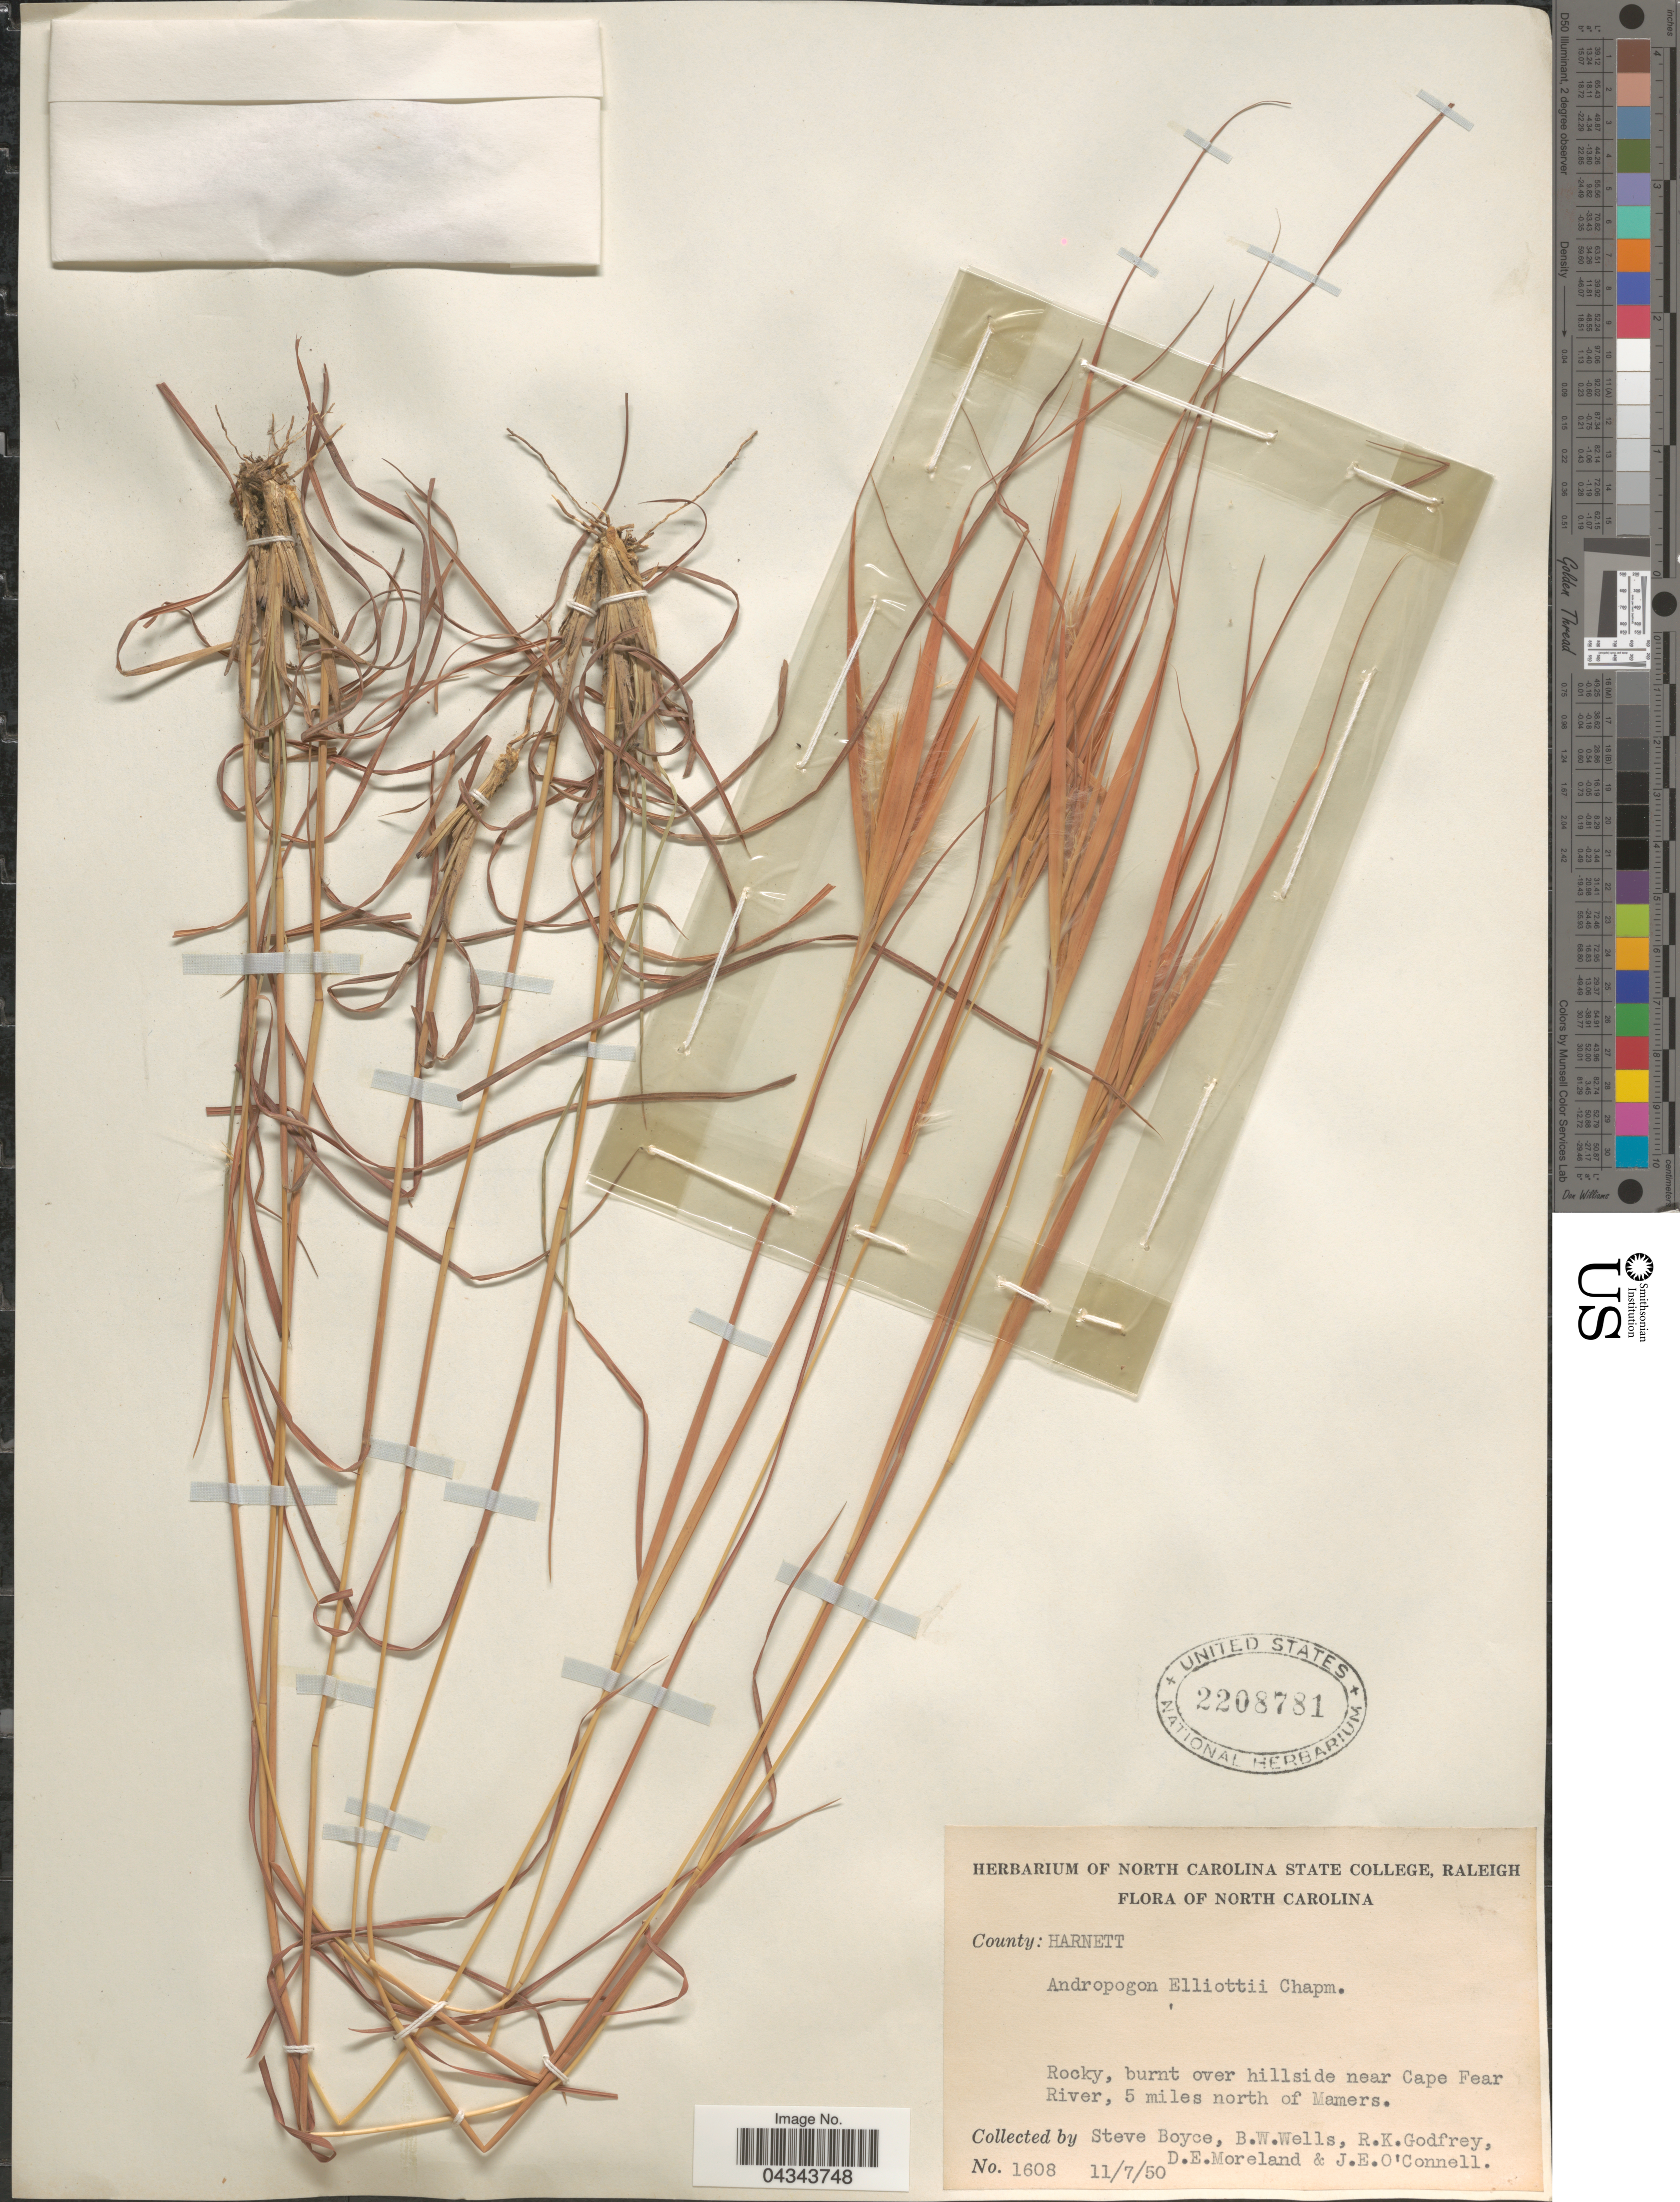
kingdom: Plantae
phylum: Tracheophyta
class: Liliopsida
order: Poales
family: Poaceae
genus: Andropogon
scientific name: Andropogon ternarius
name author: Michx.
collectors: S. Boyce, B. Wells, R. K. Godfrey, D. Moreland & J. O'Connell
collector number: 1608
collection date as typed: Transcribed d/m/y: 7/11/50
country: United States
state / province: North Carolina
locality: County: Harnett. Rocky, burnt over hillside near Cape Fear River, 5 miles north of Mamers.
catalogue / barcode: US 2208781